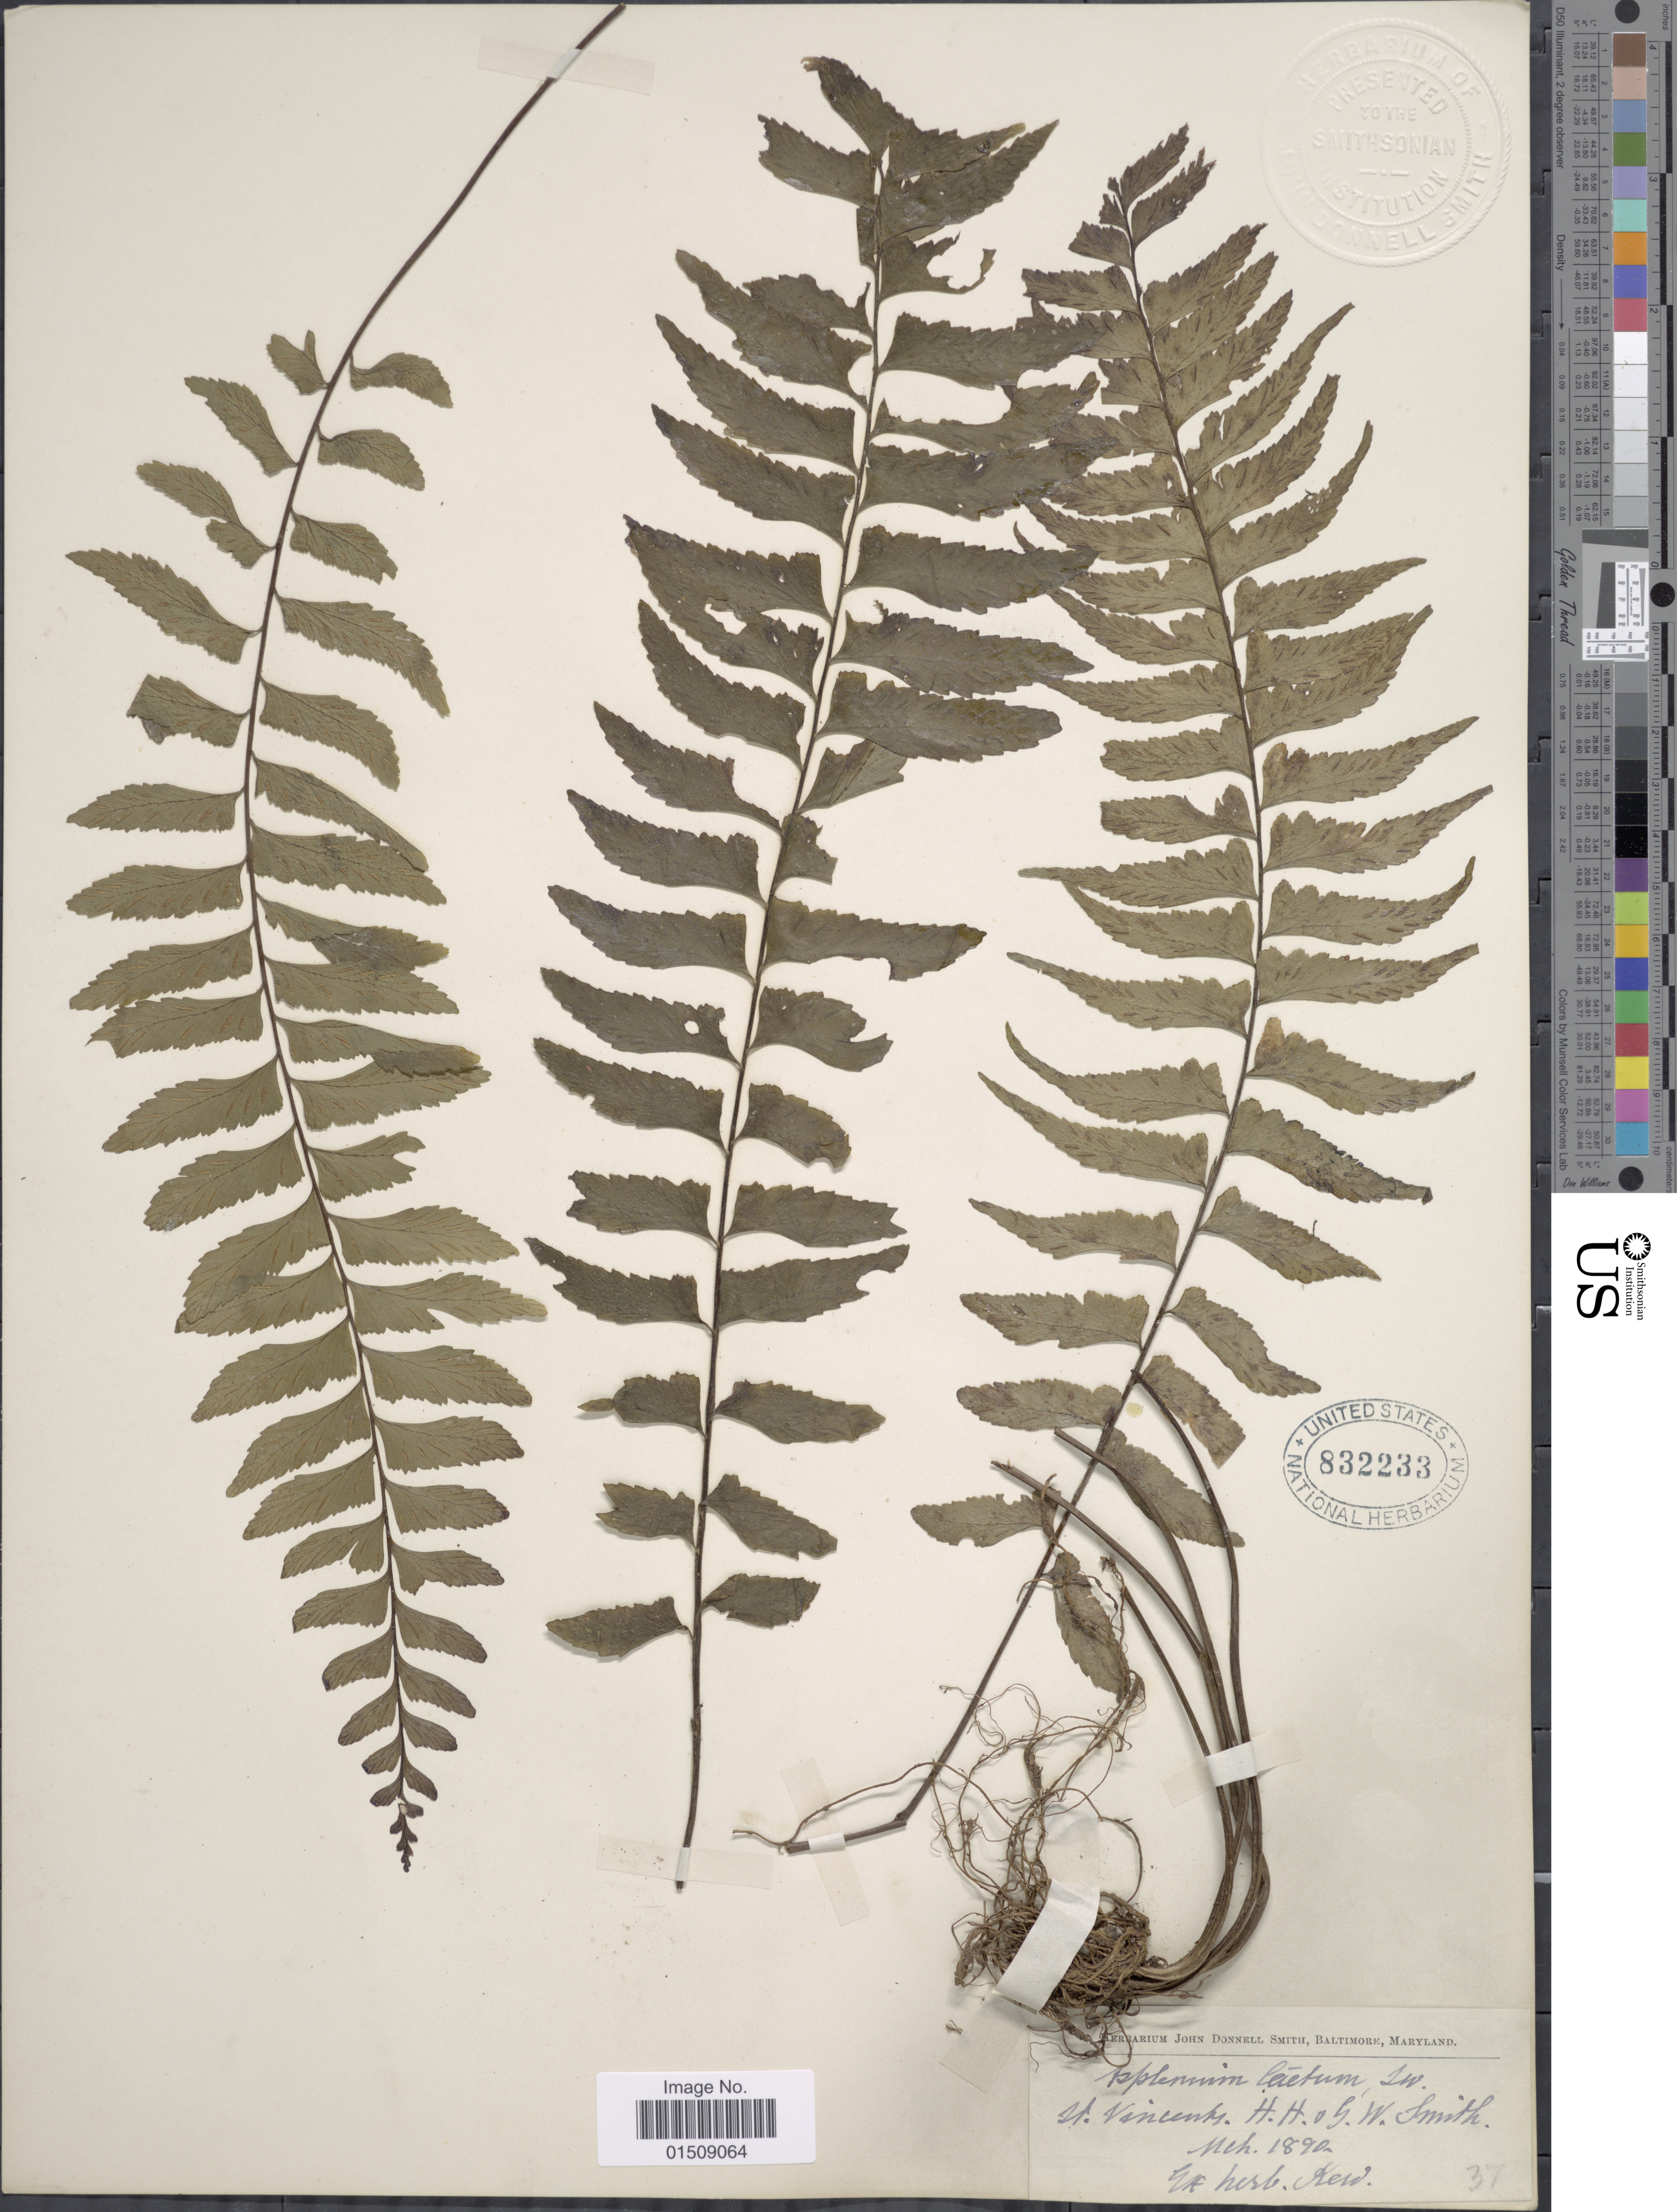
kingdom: Plantae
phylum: Tracheophyta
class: Polypodiopsida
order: Polypodiales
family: Aspleniaceae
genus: Asplenium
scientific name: Asplenium laetum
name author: Sw.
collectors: H. H. Smith & G. Smith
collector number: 37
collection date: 1890-03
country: St. Vincent - Grenadines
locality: St. Vincent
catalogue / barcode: US 832233